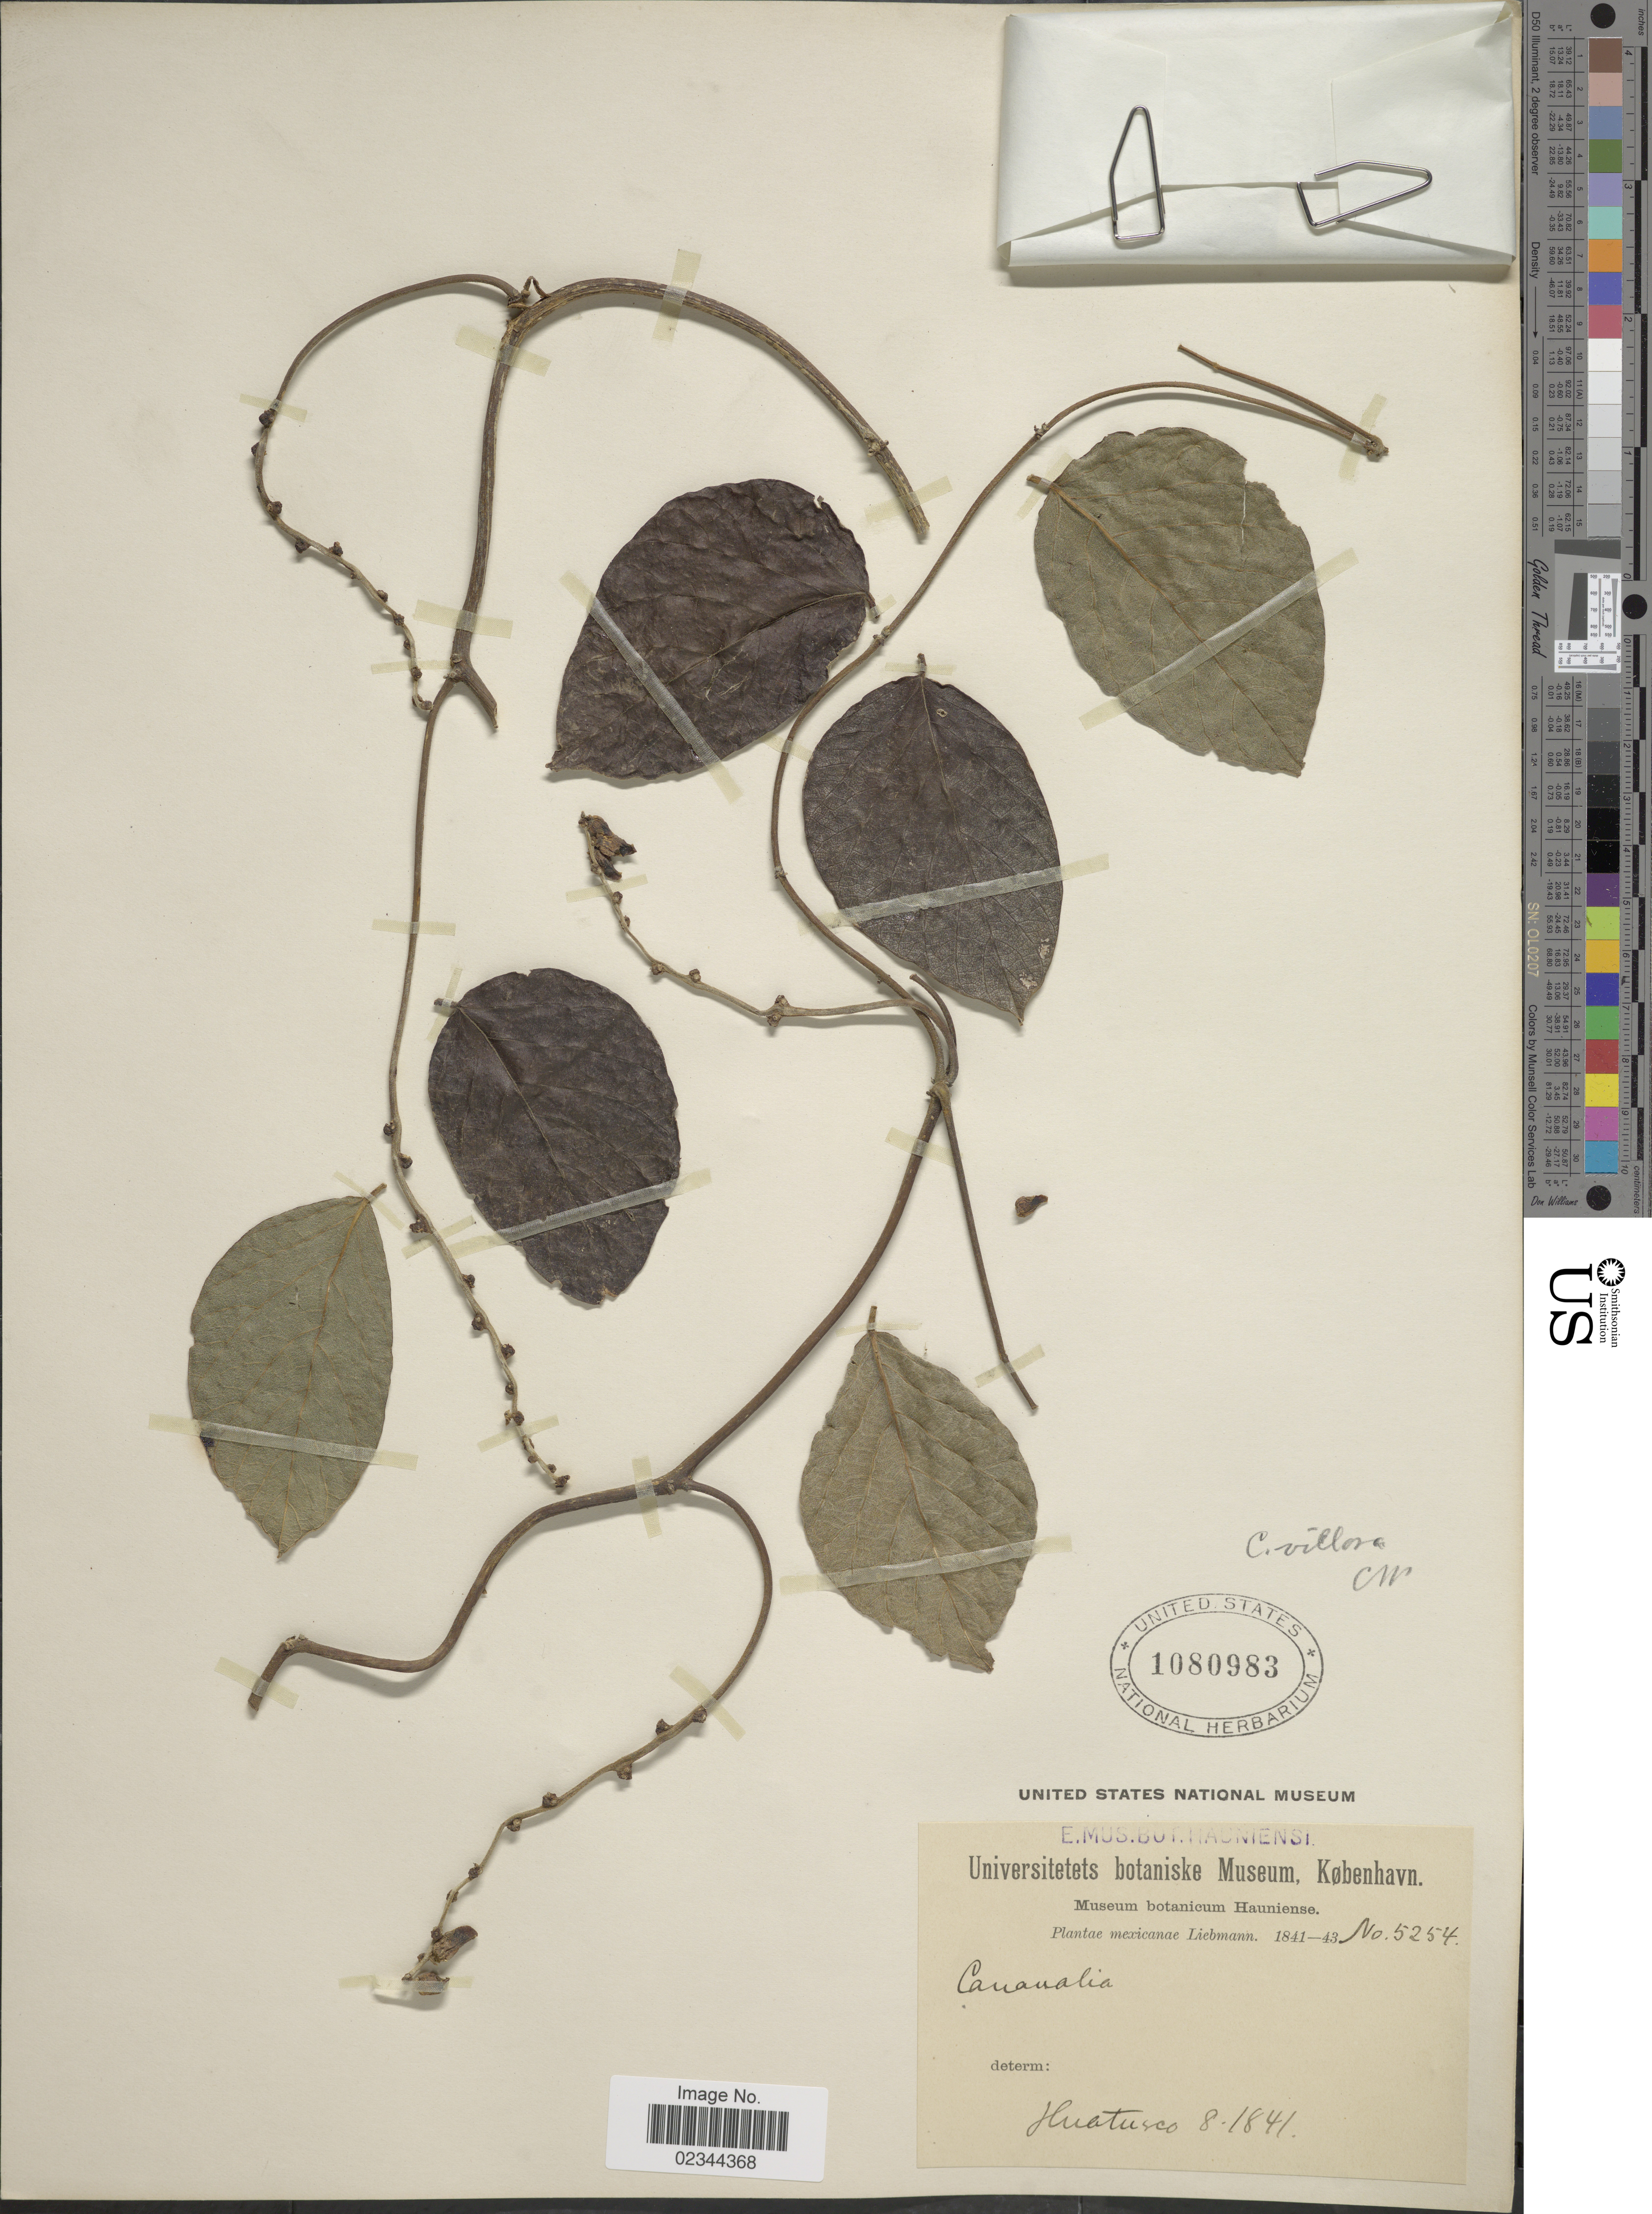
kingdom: Plantae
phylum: Tracheophyta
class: Magnoliopsida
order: Fabales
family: Fabaceae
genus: Canavalia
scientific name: Canavalia villosa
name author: Benth.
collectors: Liebmann, --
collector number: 5254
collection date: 1841/1843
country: Mexico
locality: Mexicanae.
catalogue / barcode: US 1080983